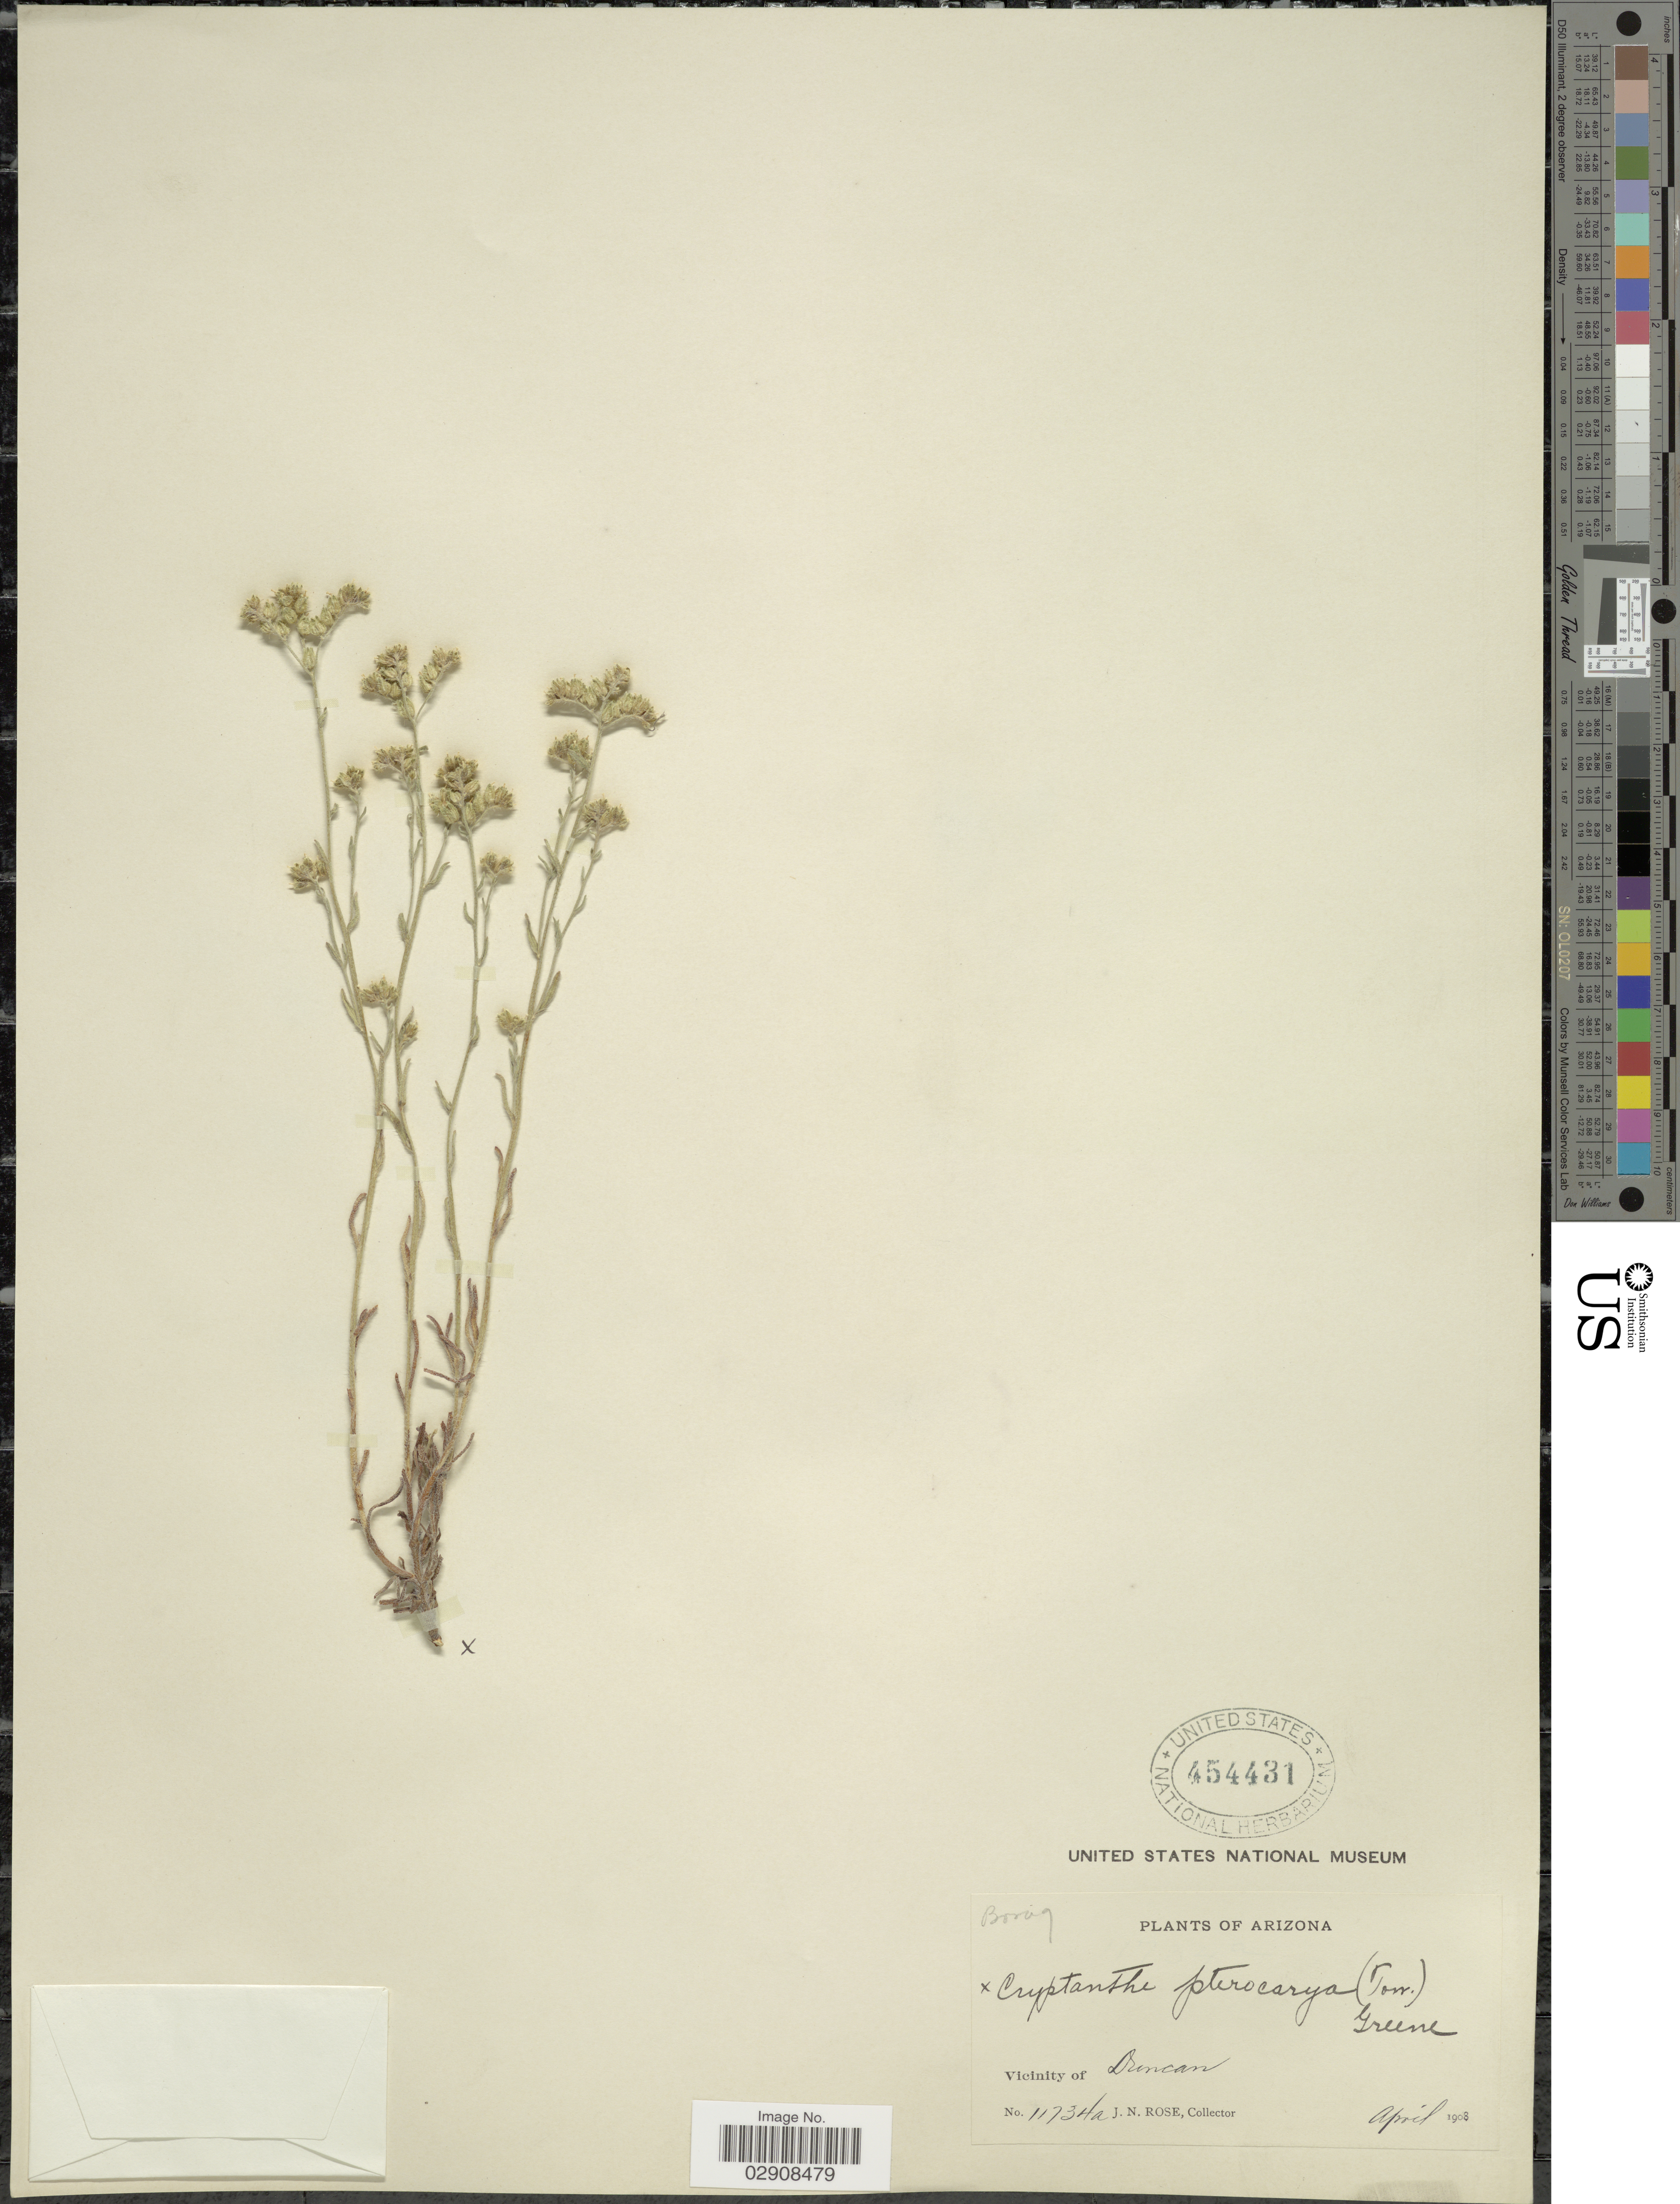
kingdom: Plantae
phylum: Tracheophyta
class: Magnoliopsida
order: Boraginales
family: Boraginaceae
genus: Cryptantha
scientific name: Cryptantha pterocarya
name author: (Torr.) Greene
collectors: J. N. Rose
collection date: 1908-04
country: United States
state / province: Arizona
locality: Vicinity of Duncan.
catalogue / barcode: US 454431